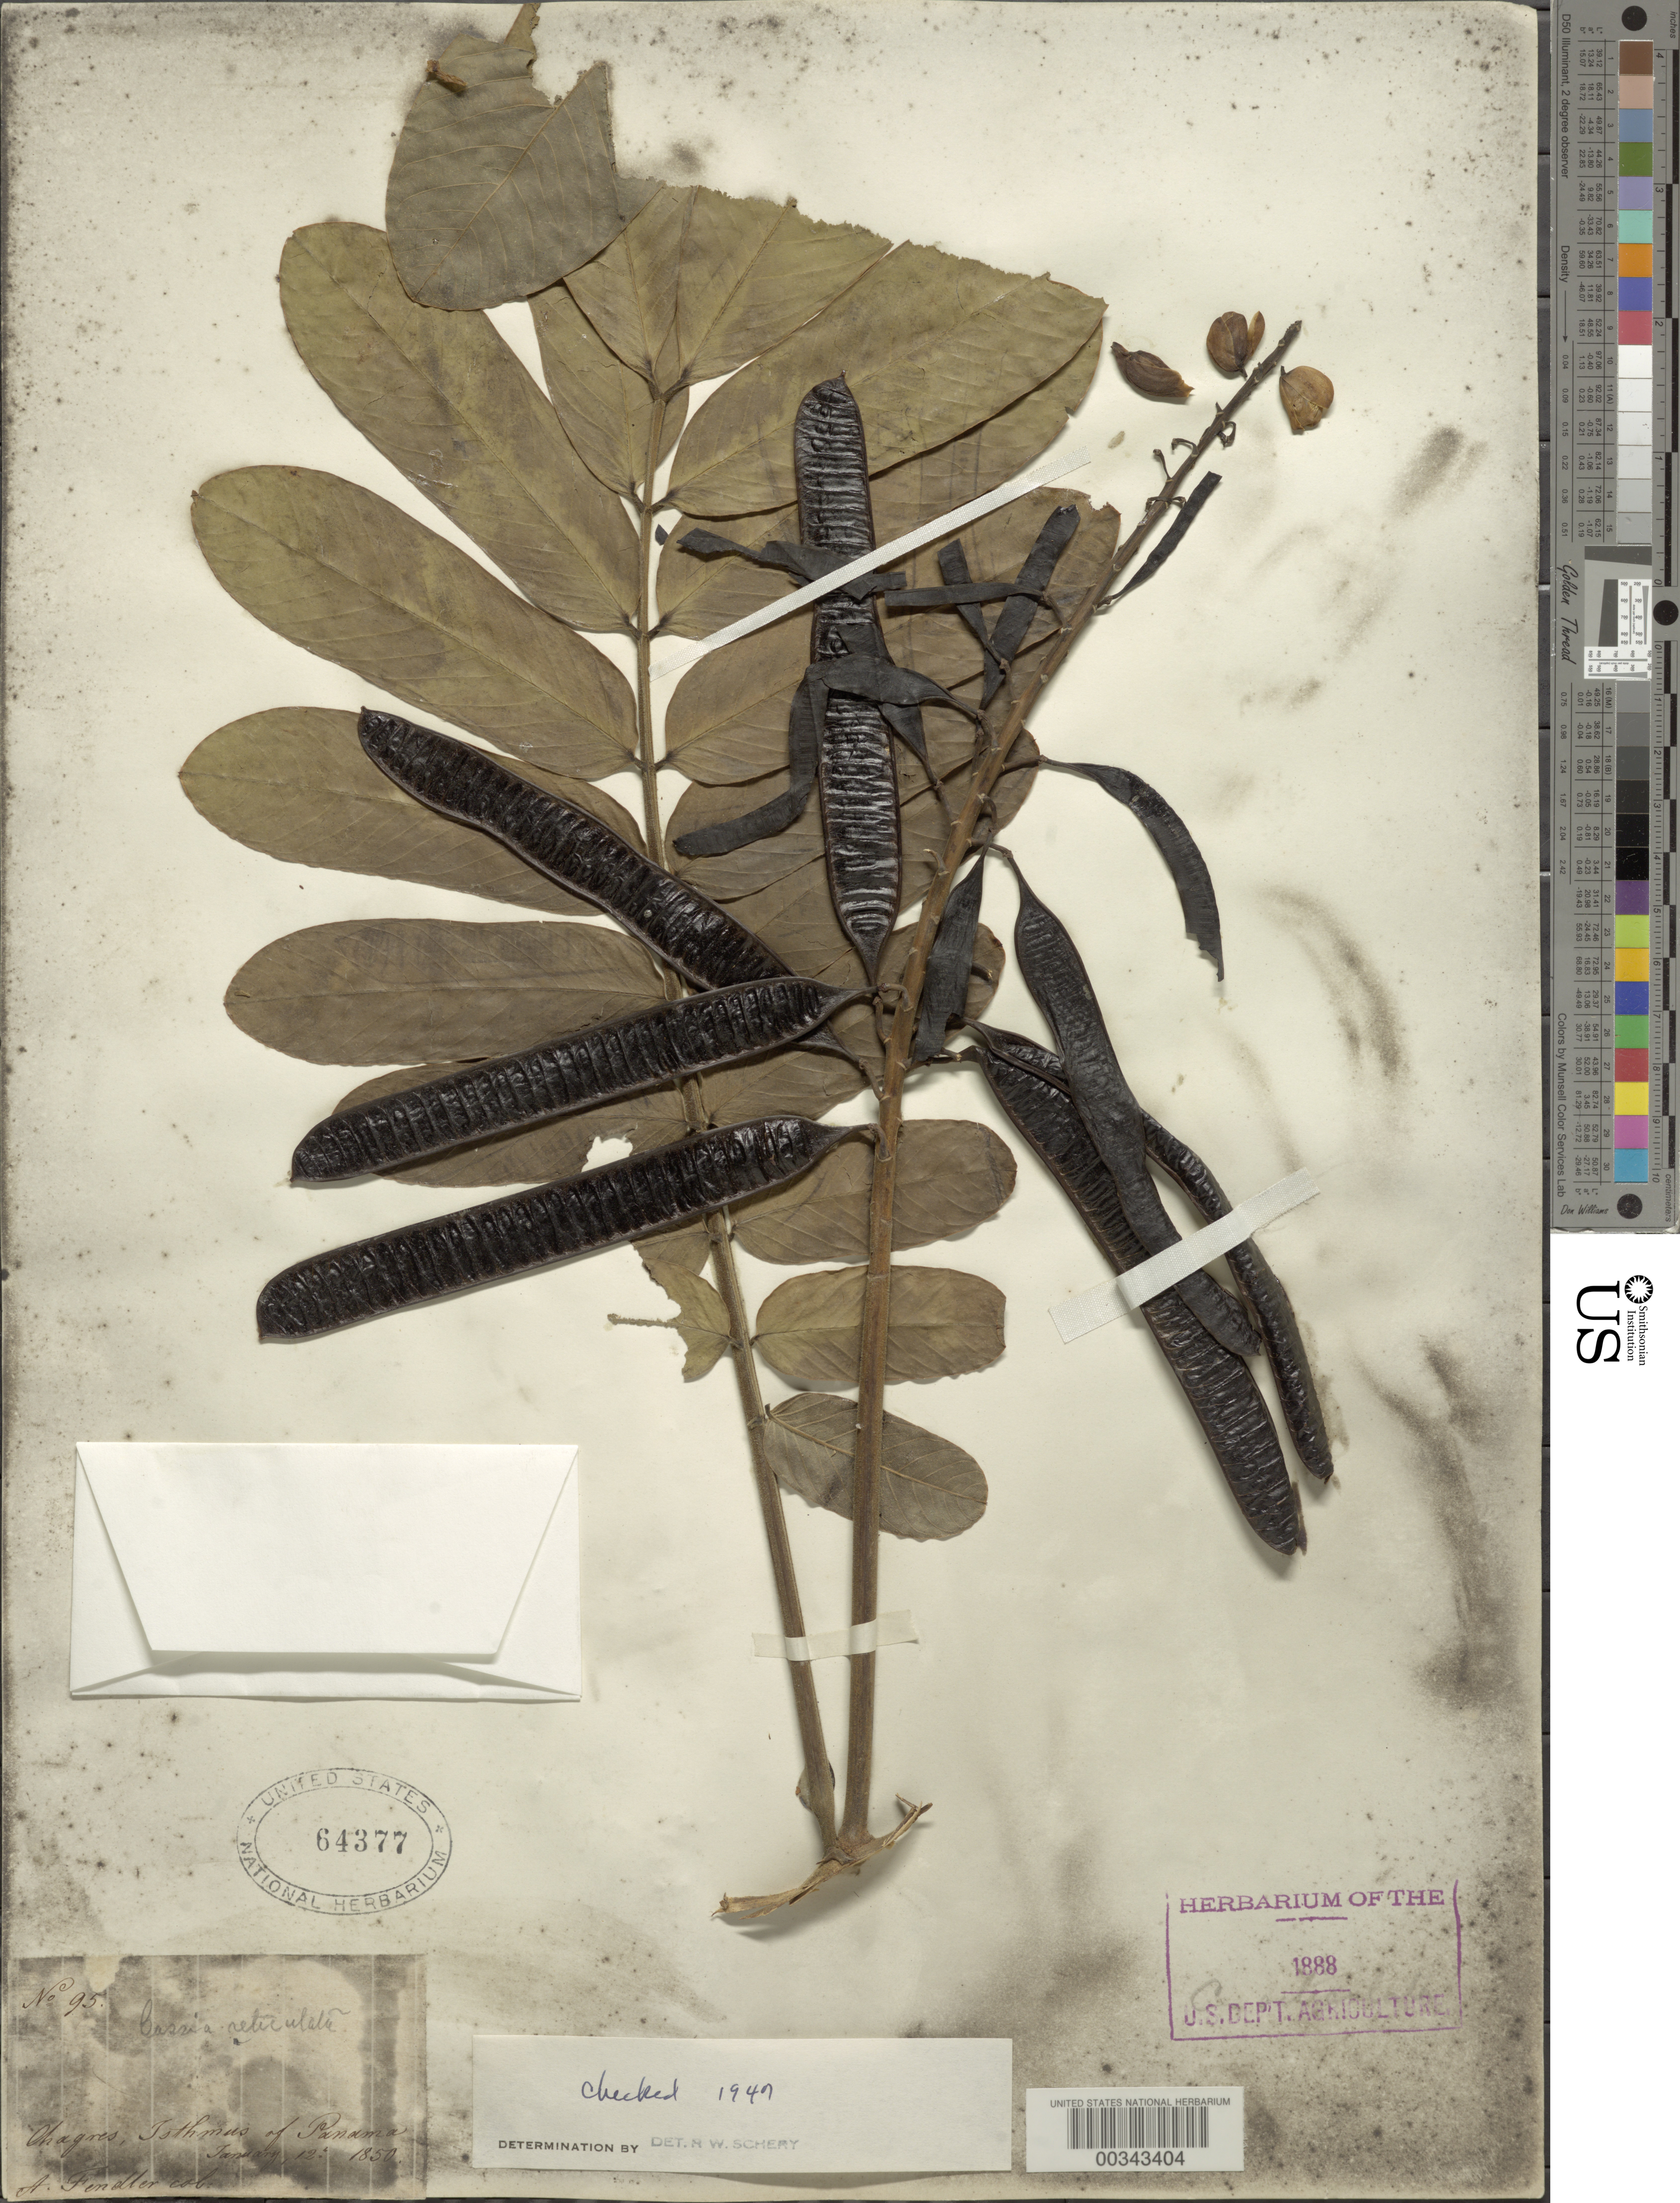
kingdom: Plantae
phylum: Tracheophyta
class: Magnoliopsida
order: Fabales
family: Fabaceae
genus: Senna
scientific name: Senna reticulata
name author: (Willd.) H.S. Irwin & Barneby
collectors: A. Fendler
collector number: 95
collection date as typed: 12 Jan 1850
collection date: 1850-01-12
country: Panama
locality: Chargres, Isthmus of Panama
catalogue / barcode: US 64377